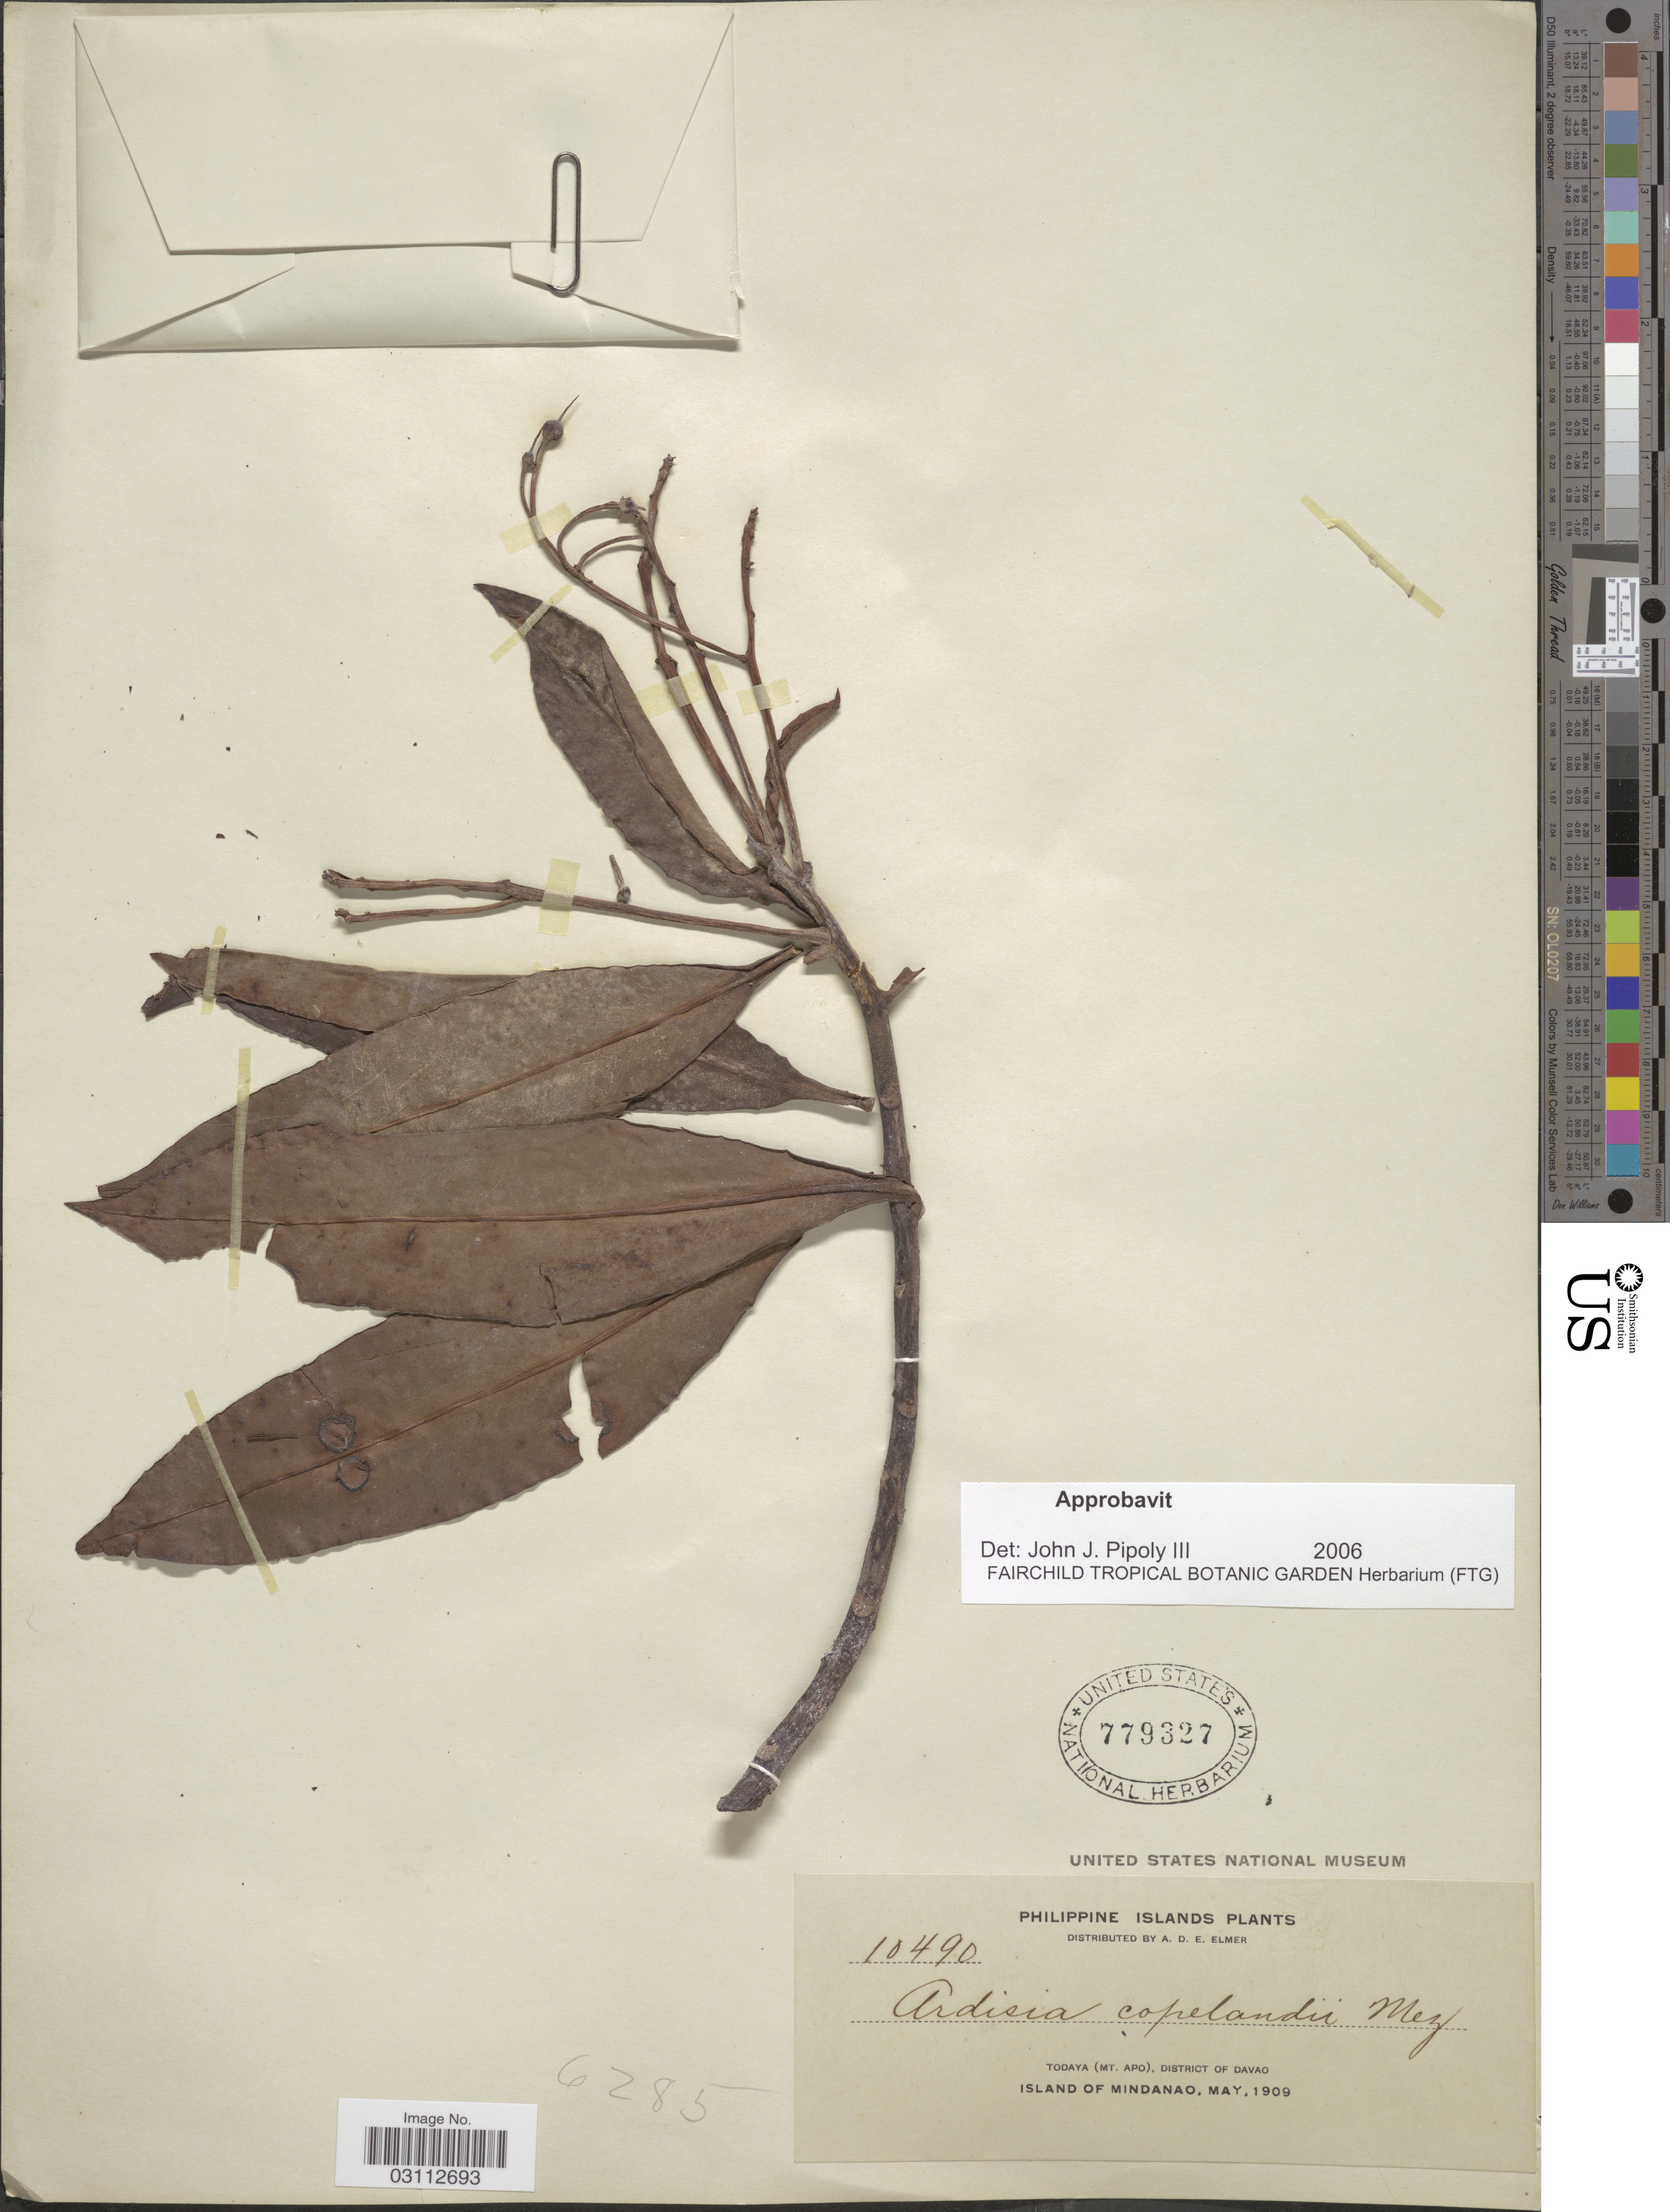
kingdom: Plantae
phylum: Tracheophyta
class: Magnoliopsida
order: Ericales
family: Primulaceae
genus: Ardisia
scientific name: Ardisia copelandii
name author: Mez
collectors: A. D. E. Elmer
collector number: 10490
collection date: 1909-05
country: Philippines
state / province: Davao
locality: Philippine Islands, Todaya (Mt. Apo), District of Davao, Island of Mindanao.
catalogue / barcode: US 779327